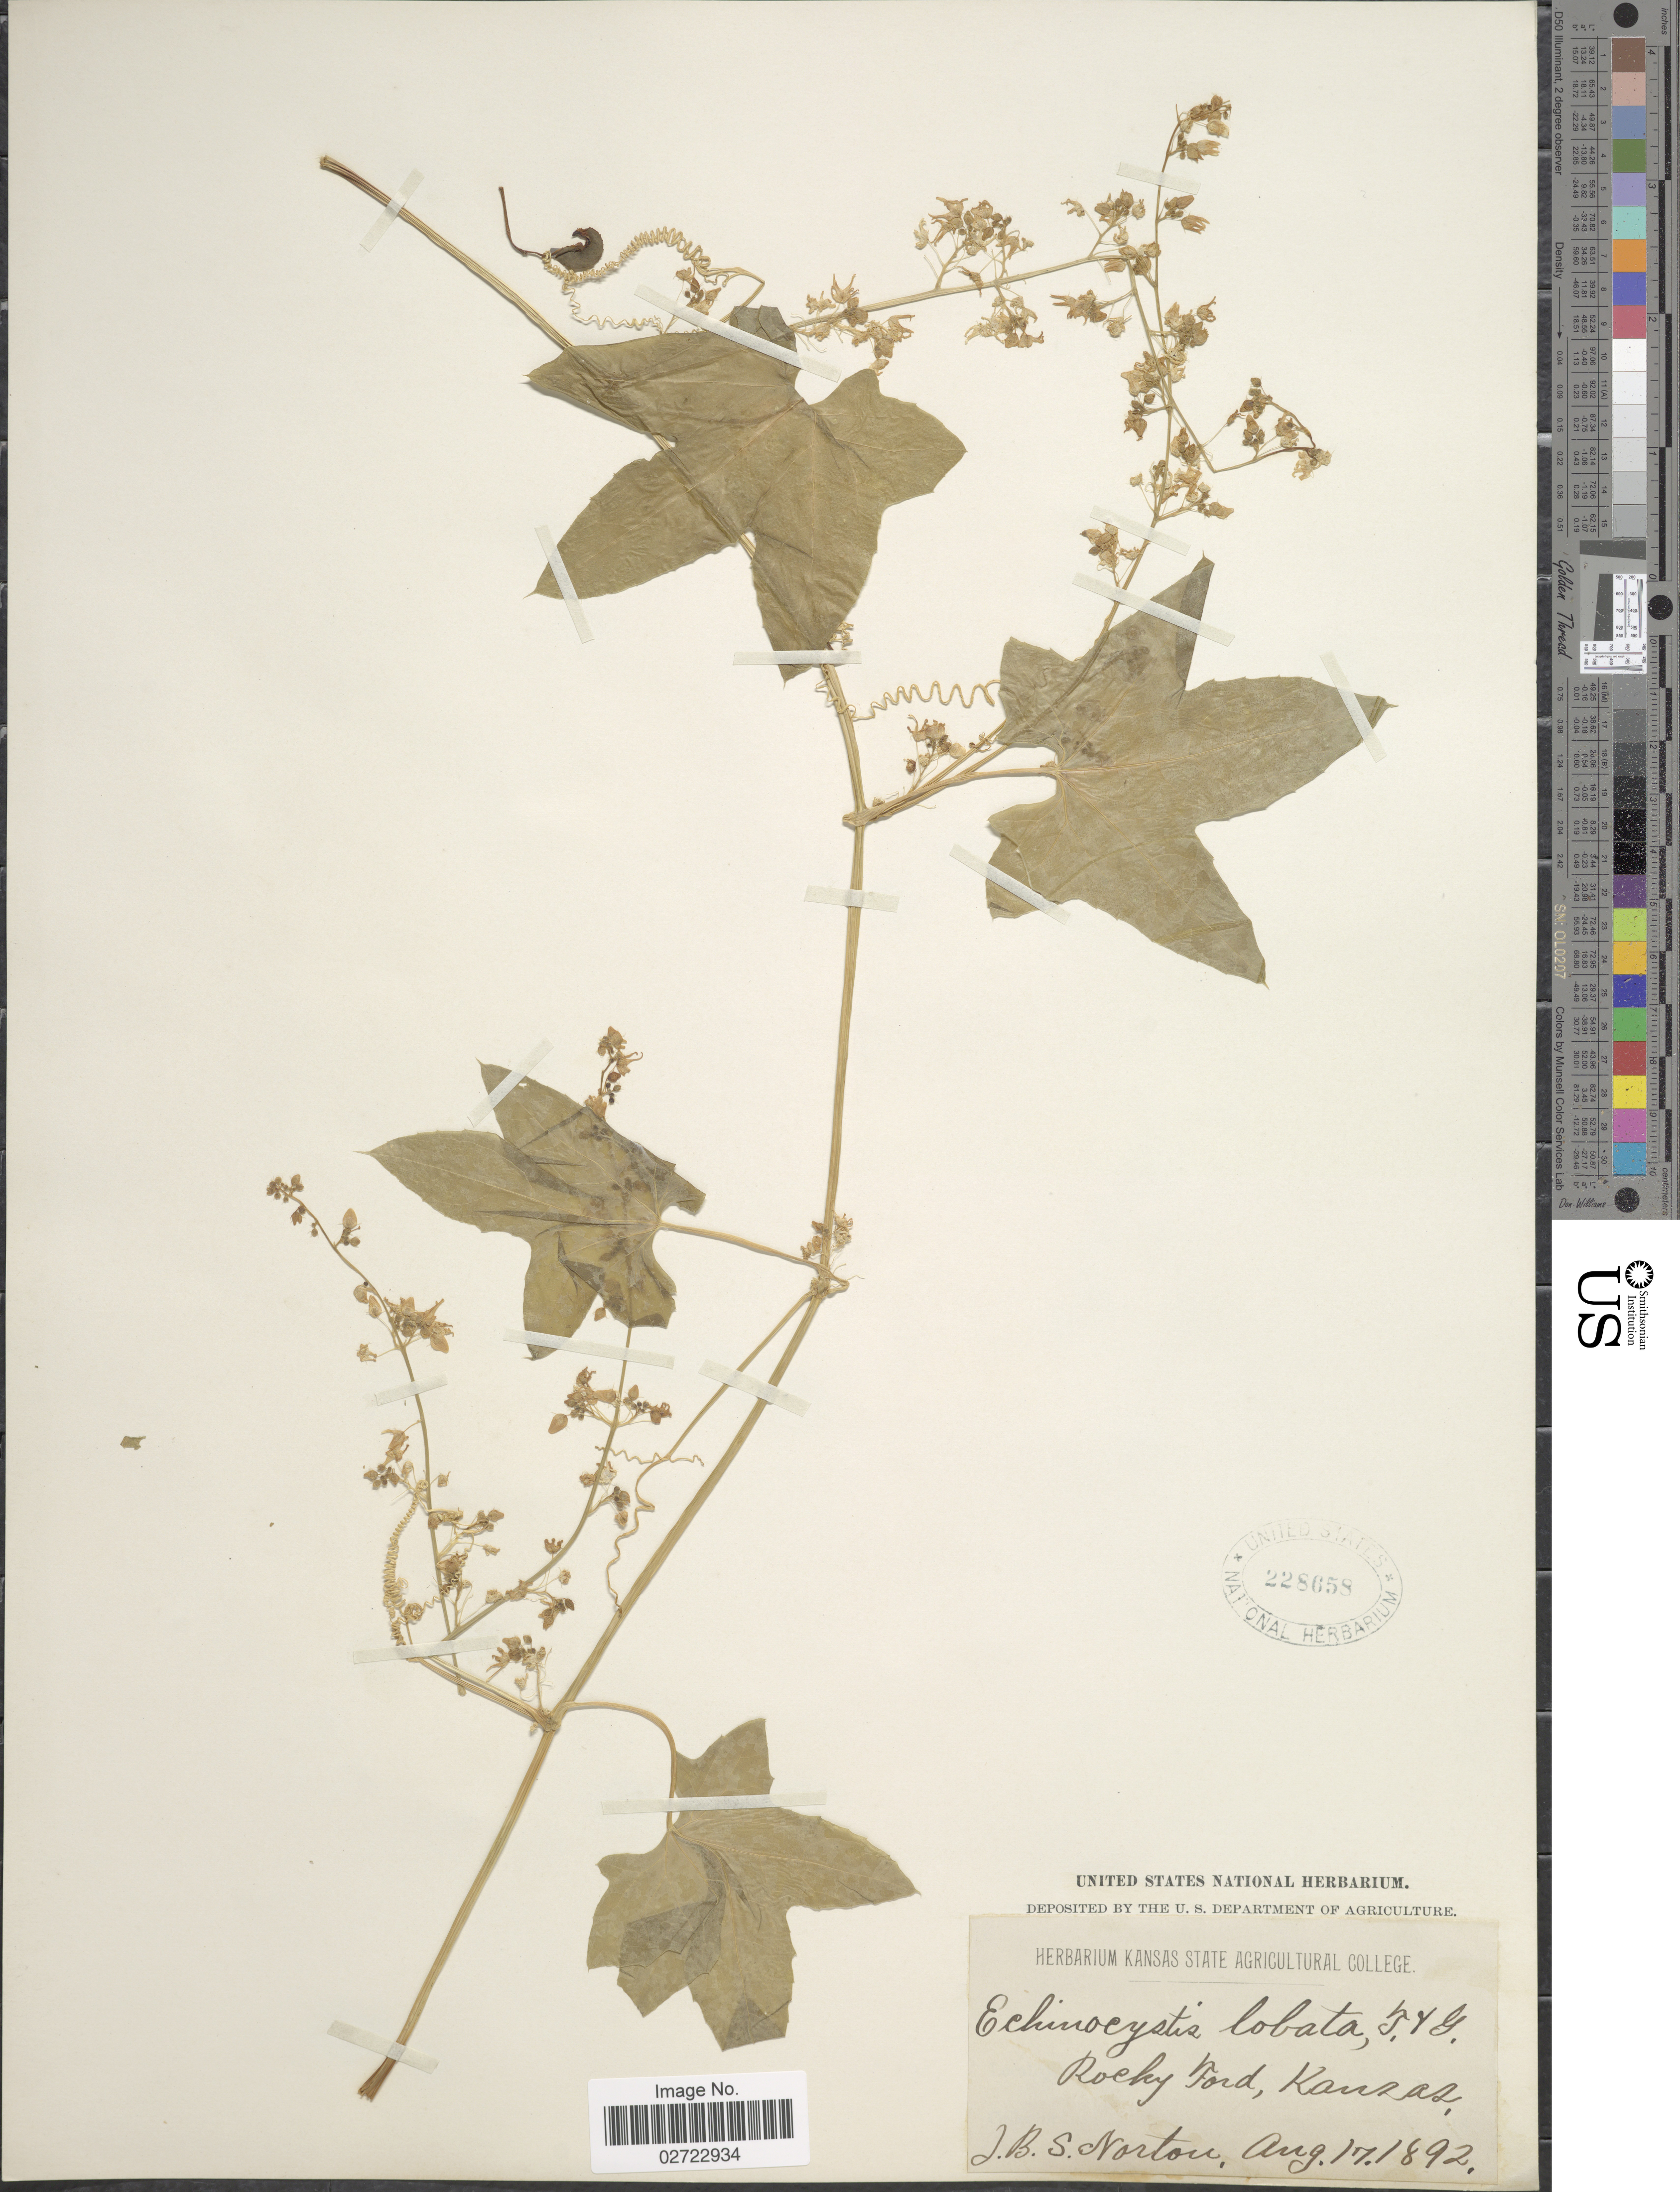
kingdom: Plantae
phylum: Tracheophyta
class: Magnoliopsida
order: Cucurbitales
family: Cucurbitaceae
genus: Echinocystis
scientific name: Echinocystis lobata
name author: (Michx.) Torr. & A. Gray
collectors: J. B. S. Norton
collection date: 1892-08-17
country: United States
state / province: Kansas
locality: Rocky Ford.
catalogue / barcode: US 228658